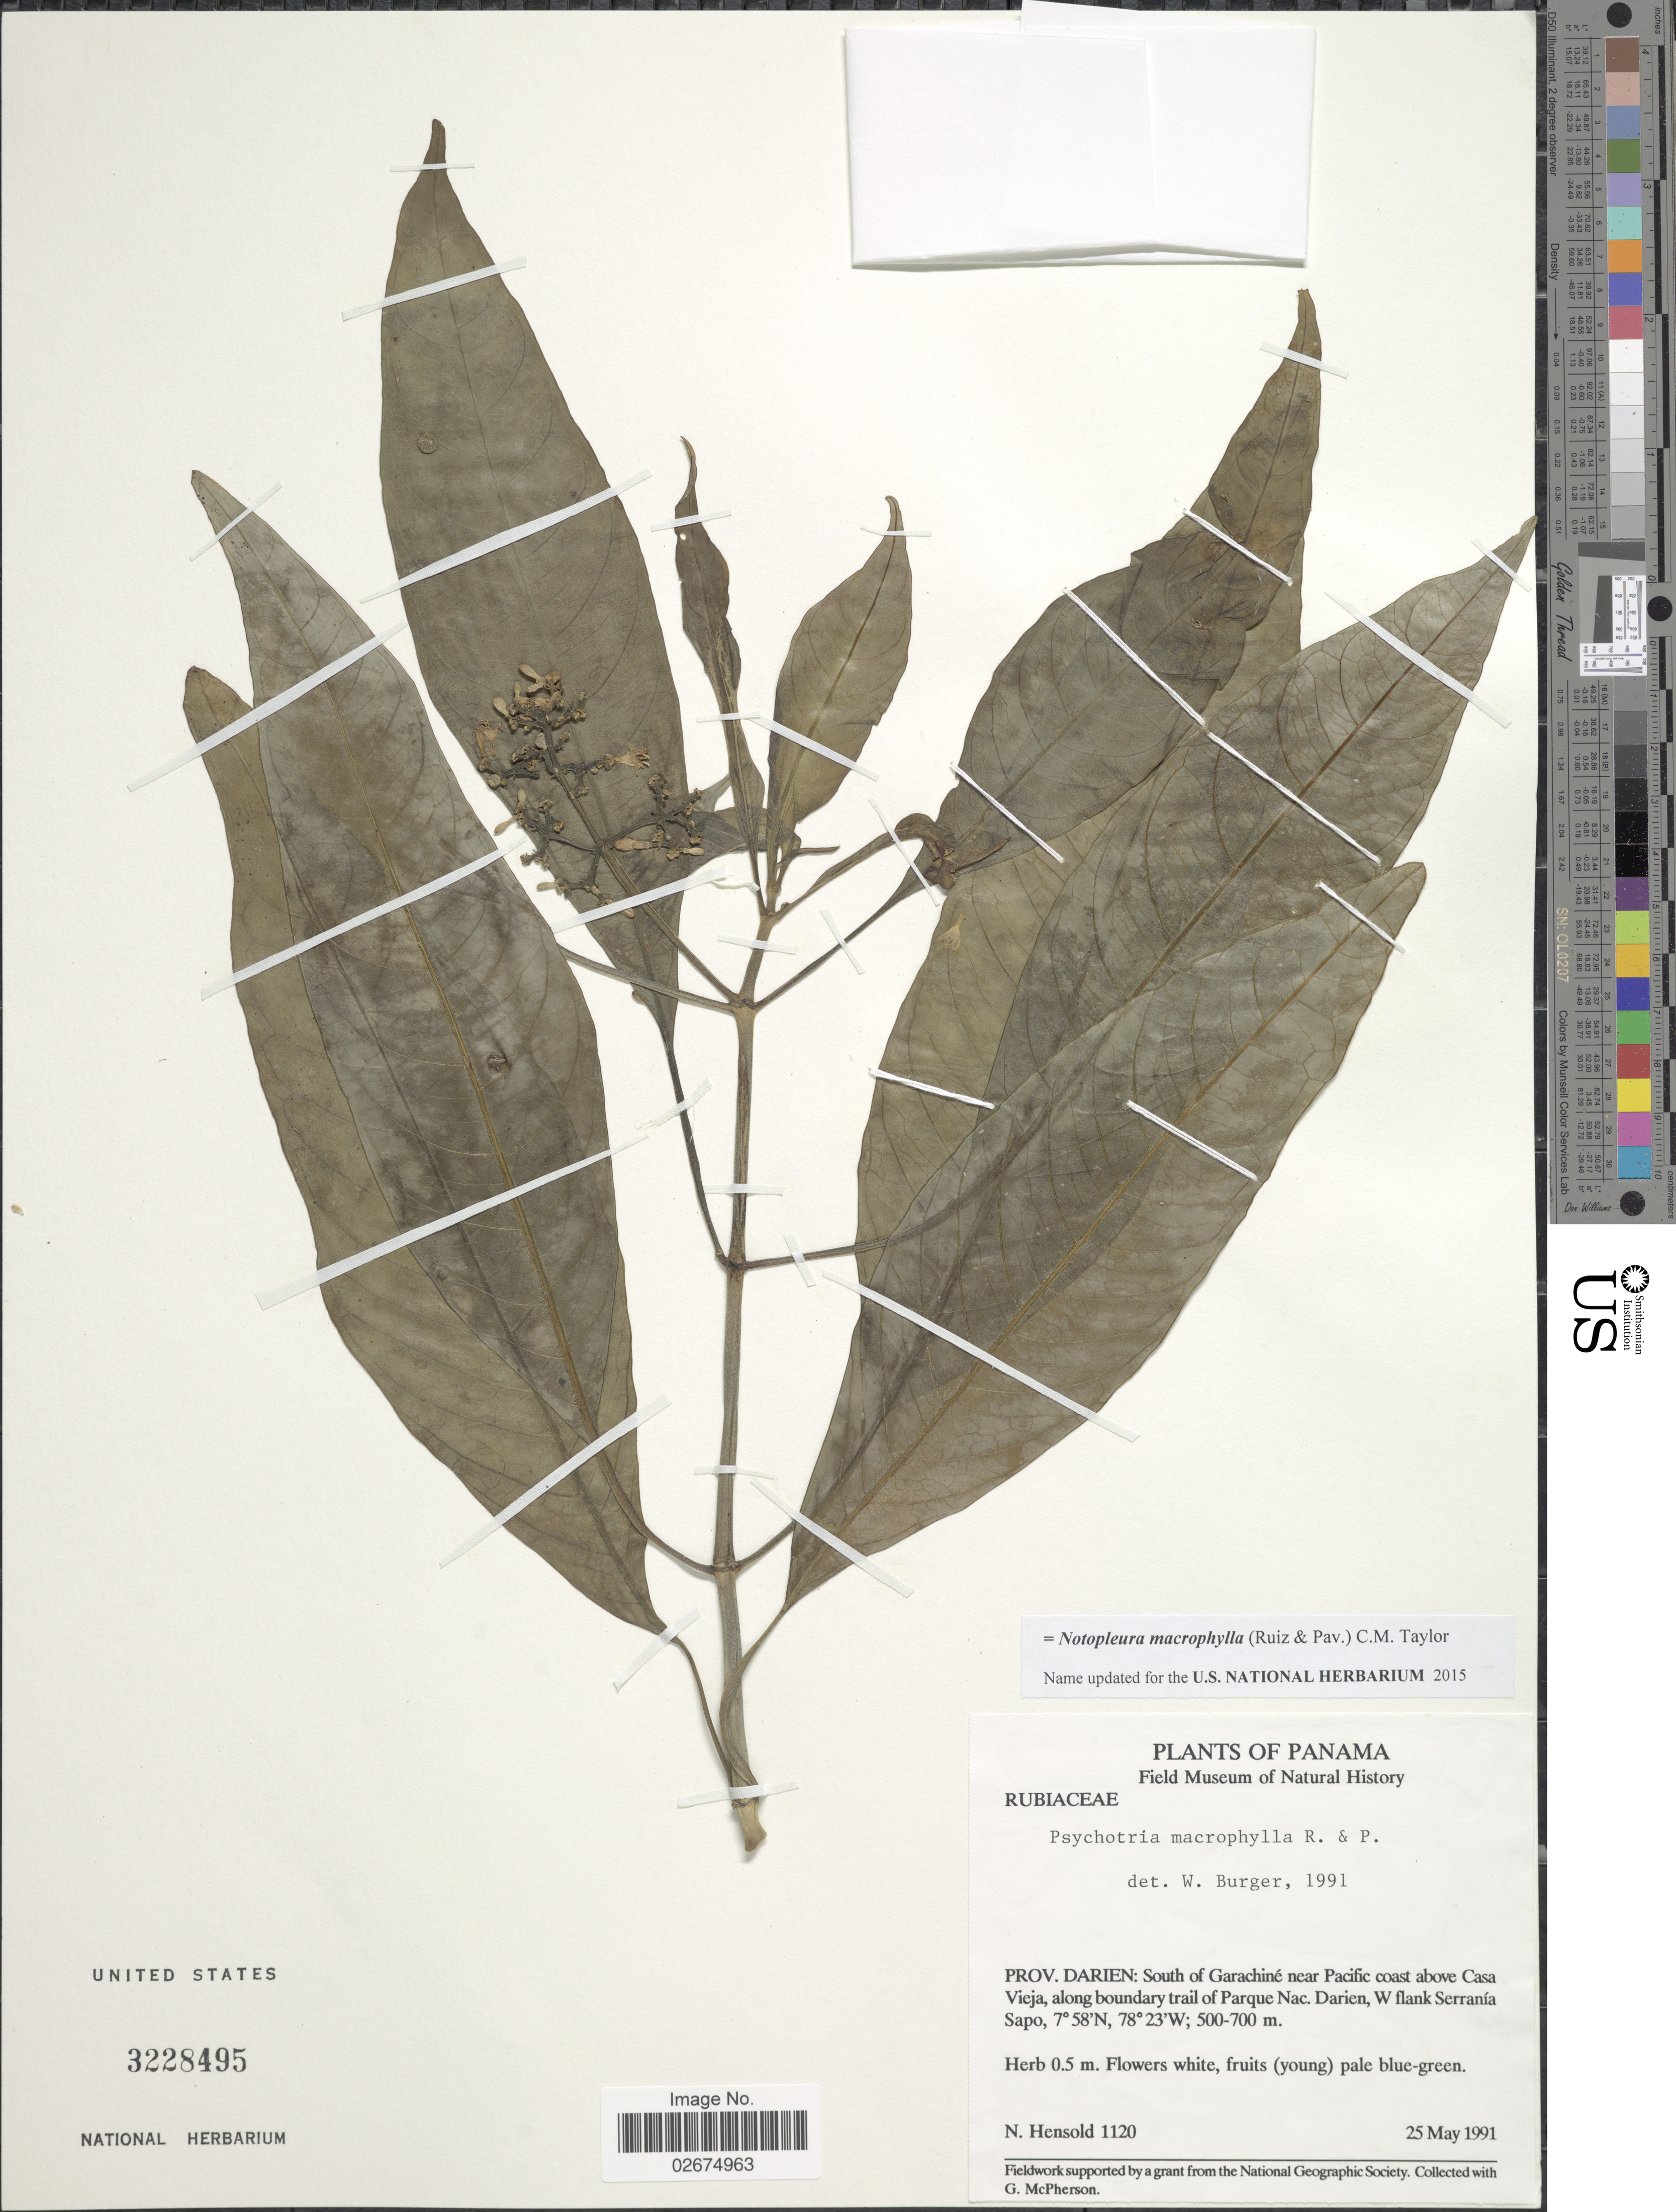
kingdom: Plantae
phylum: Tracheophyta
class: Magnoliopsida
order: Gentianales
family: Rubiaceae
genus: Notopleura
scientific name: Notopleura macrophylla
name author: (Ruiz & Pav.) C.M. Taylor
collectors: N. Hensold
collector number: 1120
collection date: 1991-05-25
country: Panama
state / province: Darién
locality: South of Garachiné near Pacific Coast above Casa Vieja, along boundary trail of Parque Nac. Darien, W flank Serranía Sapo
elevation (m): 500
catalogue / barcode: US 3228495